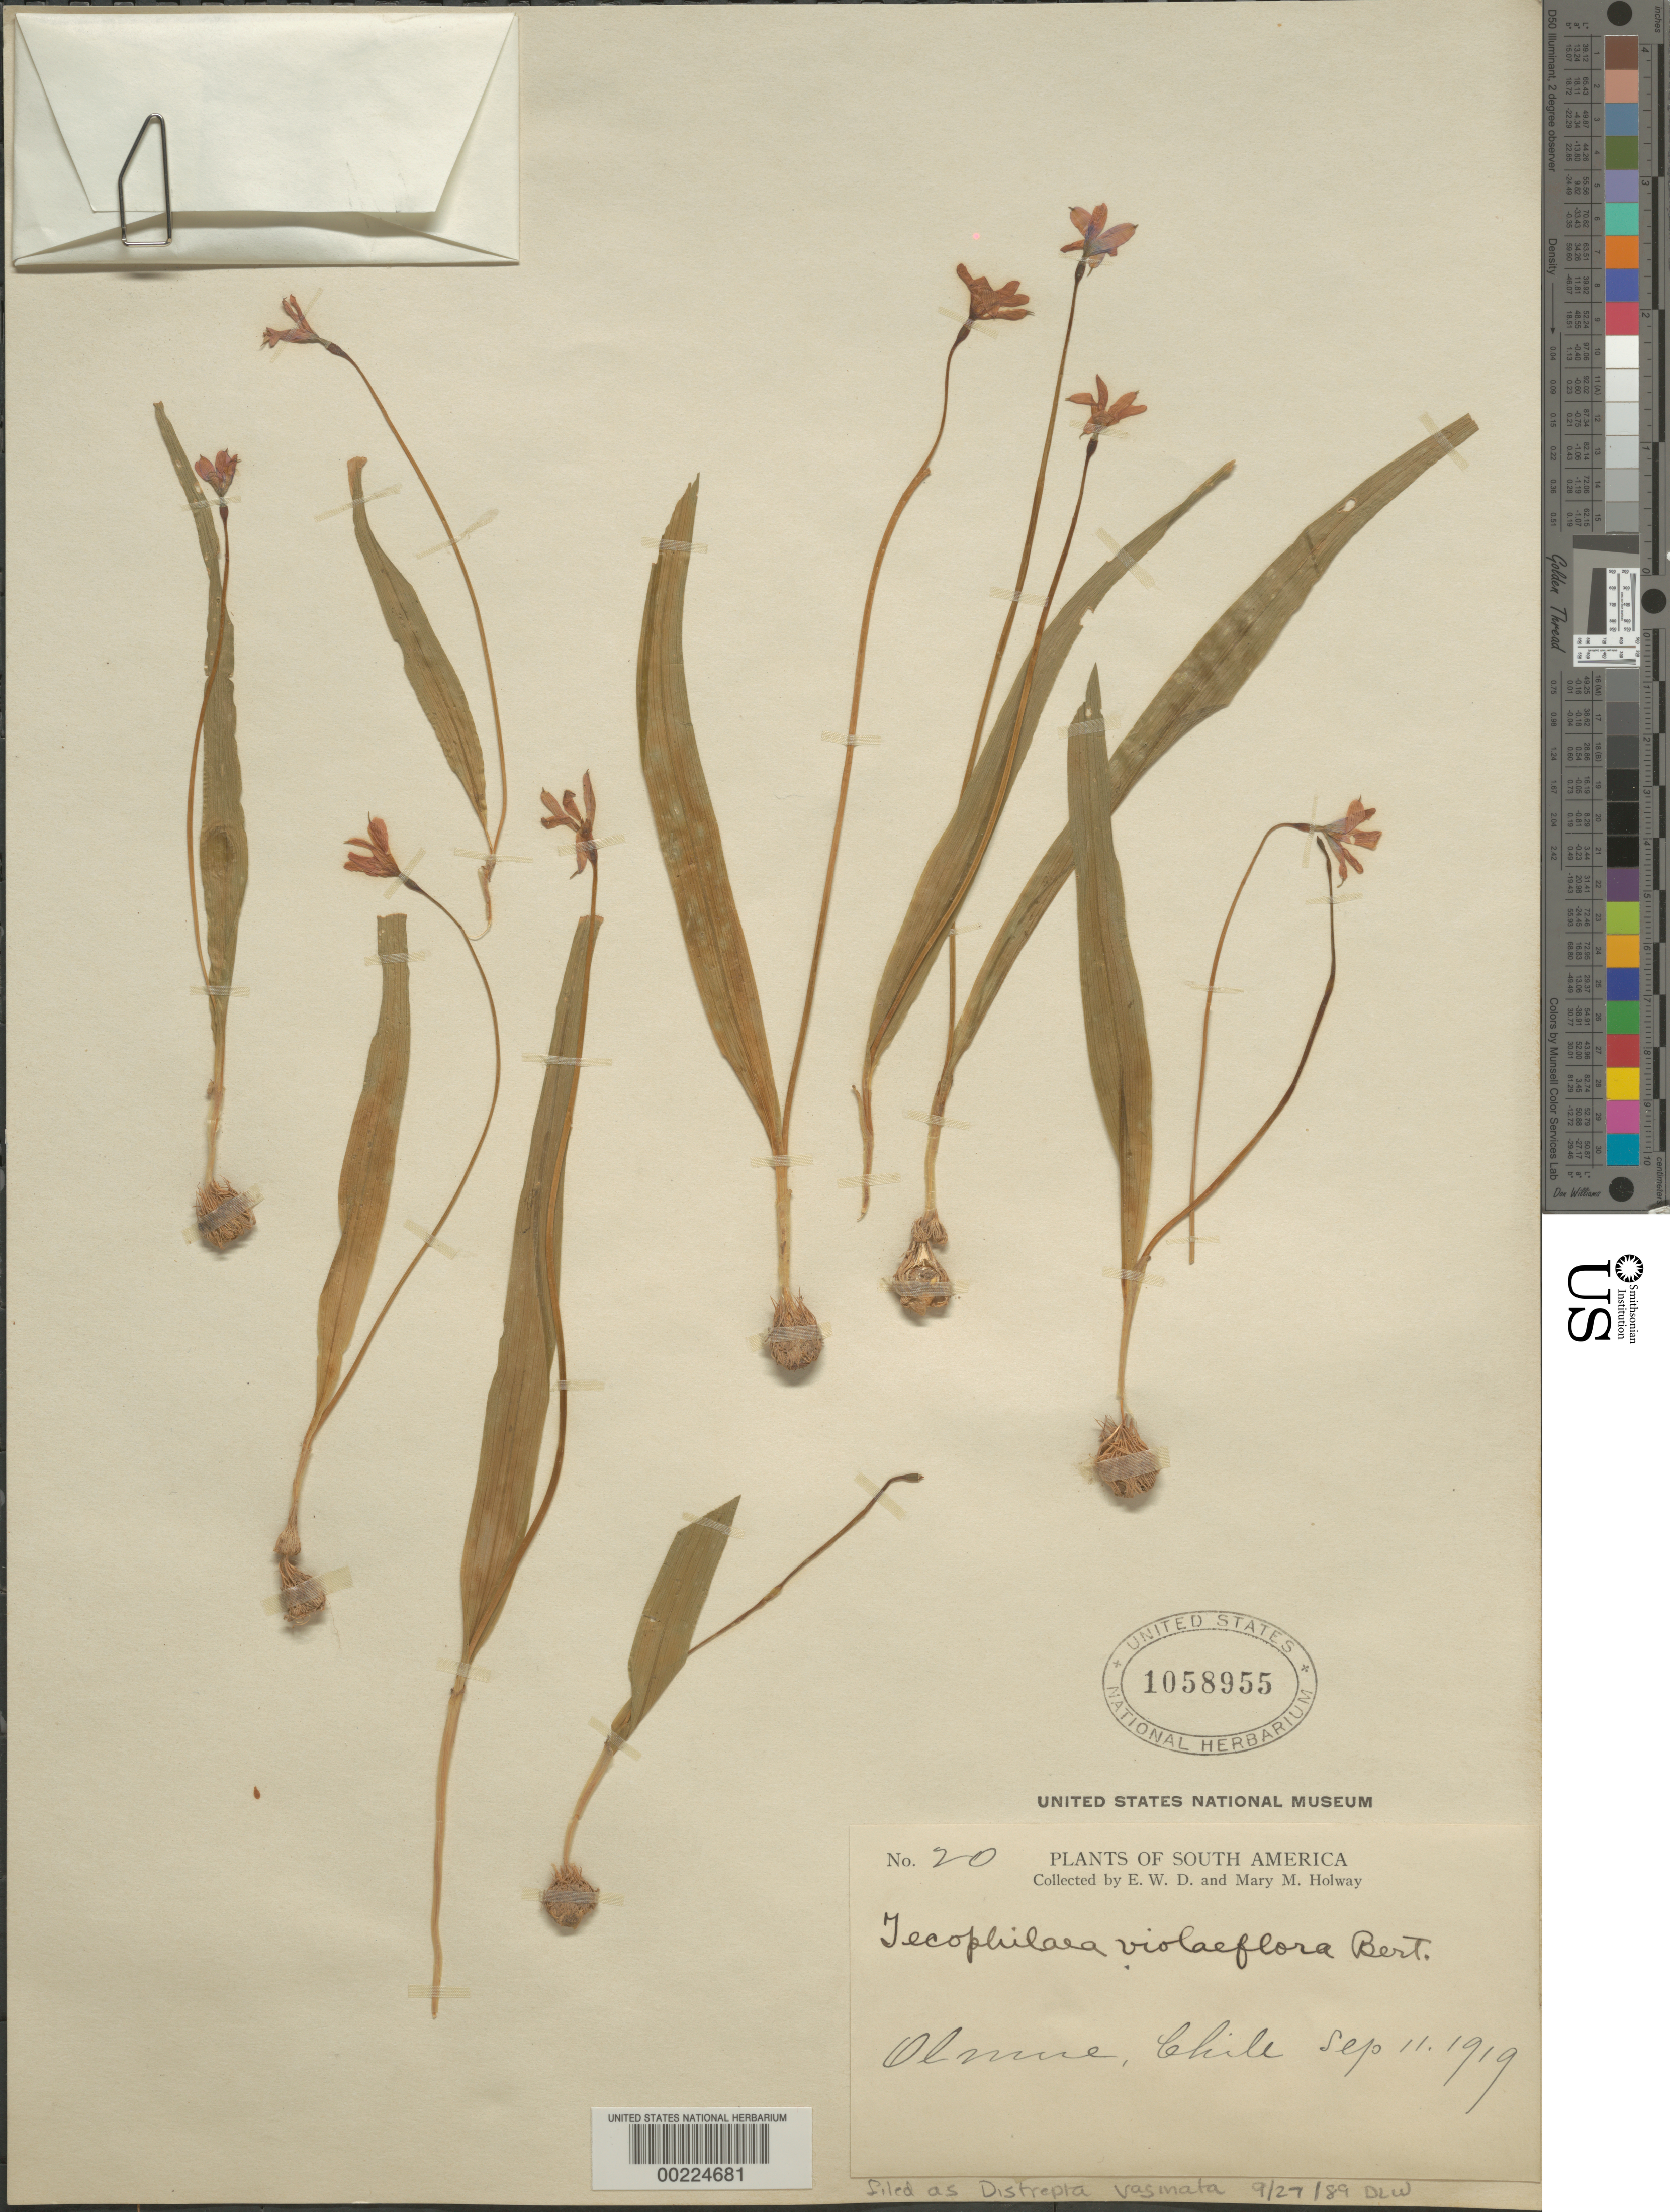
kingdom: Plantae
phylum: Tracheophyta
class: Liliopsida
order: Asparagales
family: Tecophilaeaceae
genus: Tecophilaea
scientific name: Tecophilaea violiflora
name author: Bertero ex Colla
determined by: Strong, Mark T., (BOT), Smithsonian Institution - National Museum of Natural History (UNITED STATES)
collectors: E. W. D. Holway & M. M. Holway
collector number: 20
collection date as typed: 11 Sep 1919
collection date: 1919-09-11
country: Chile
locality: Olnine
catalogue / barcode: US 1058955